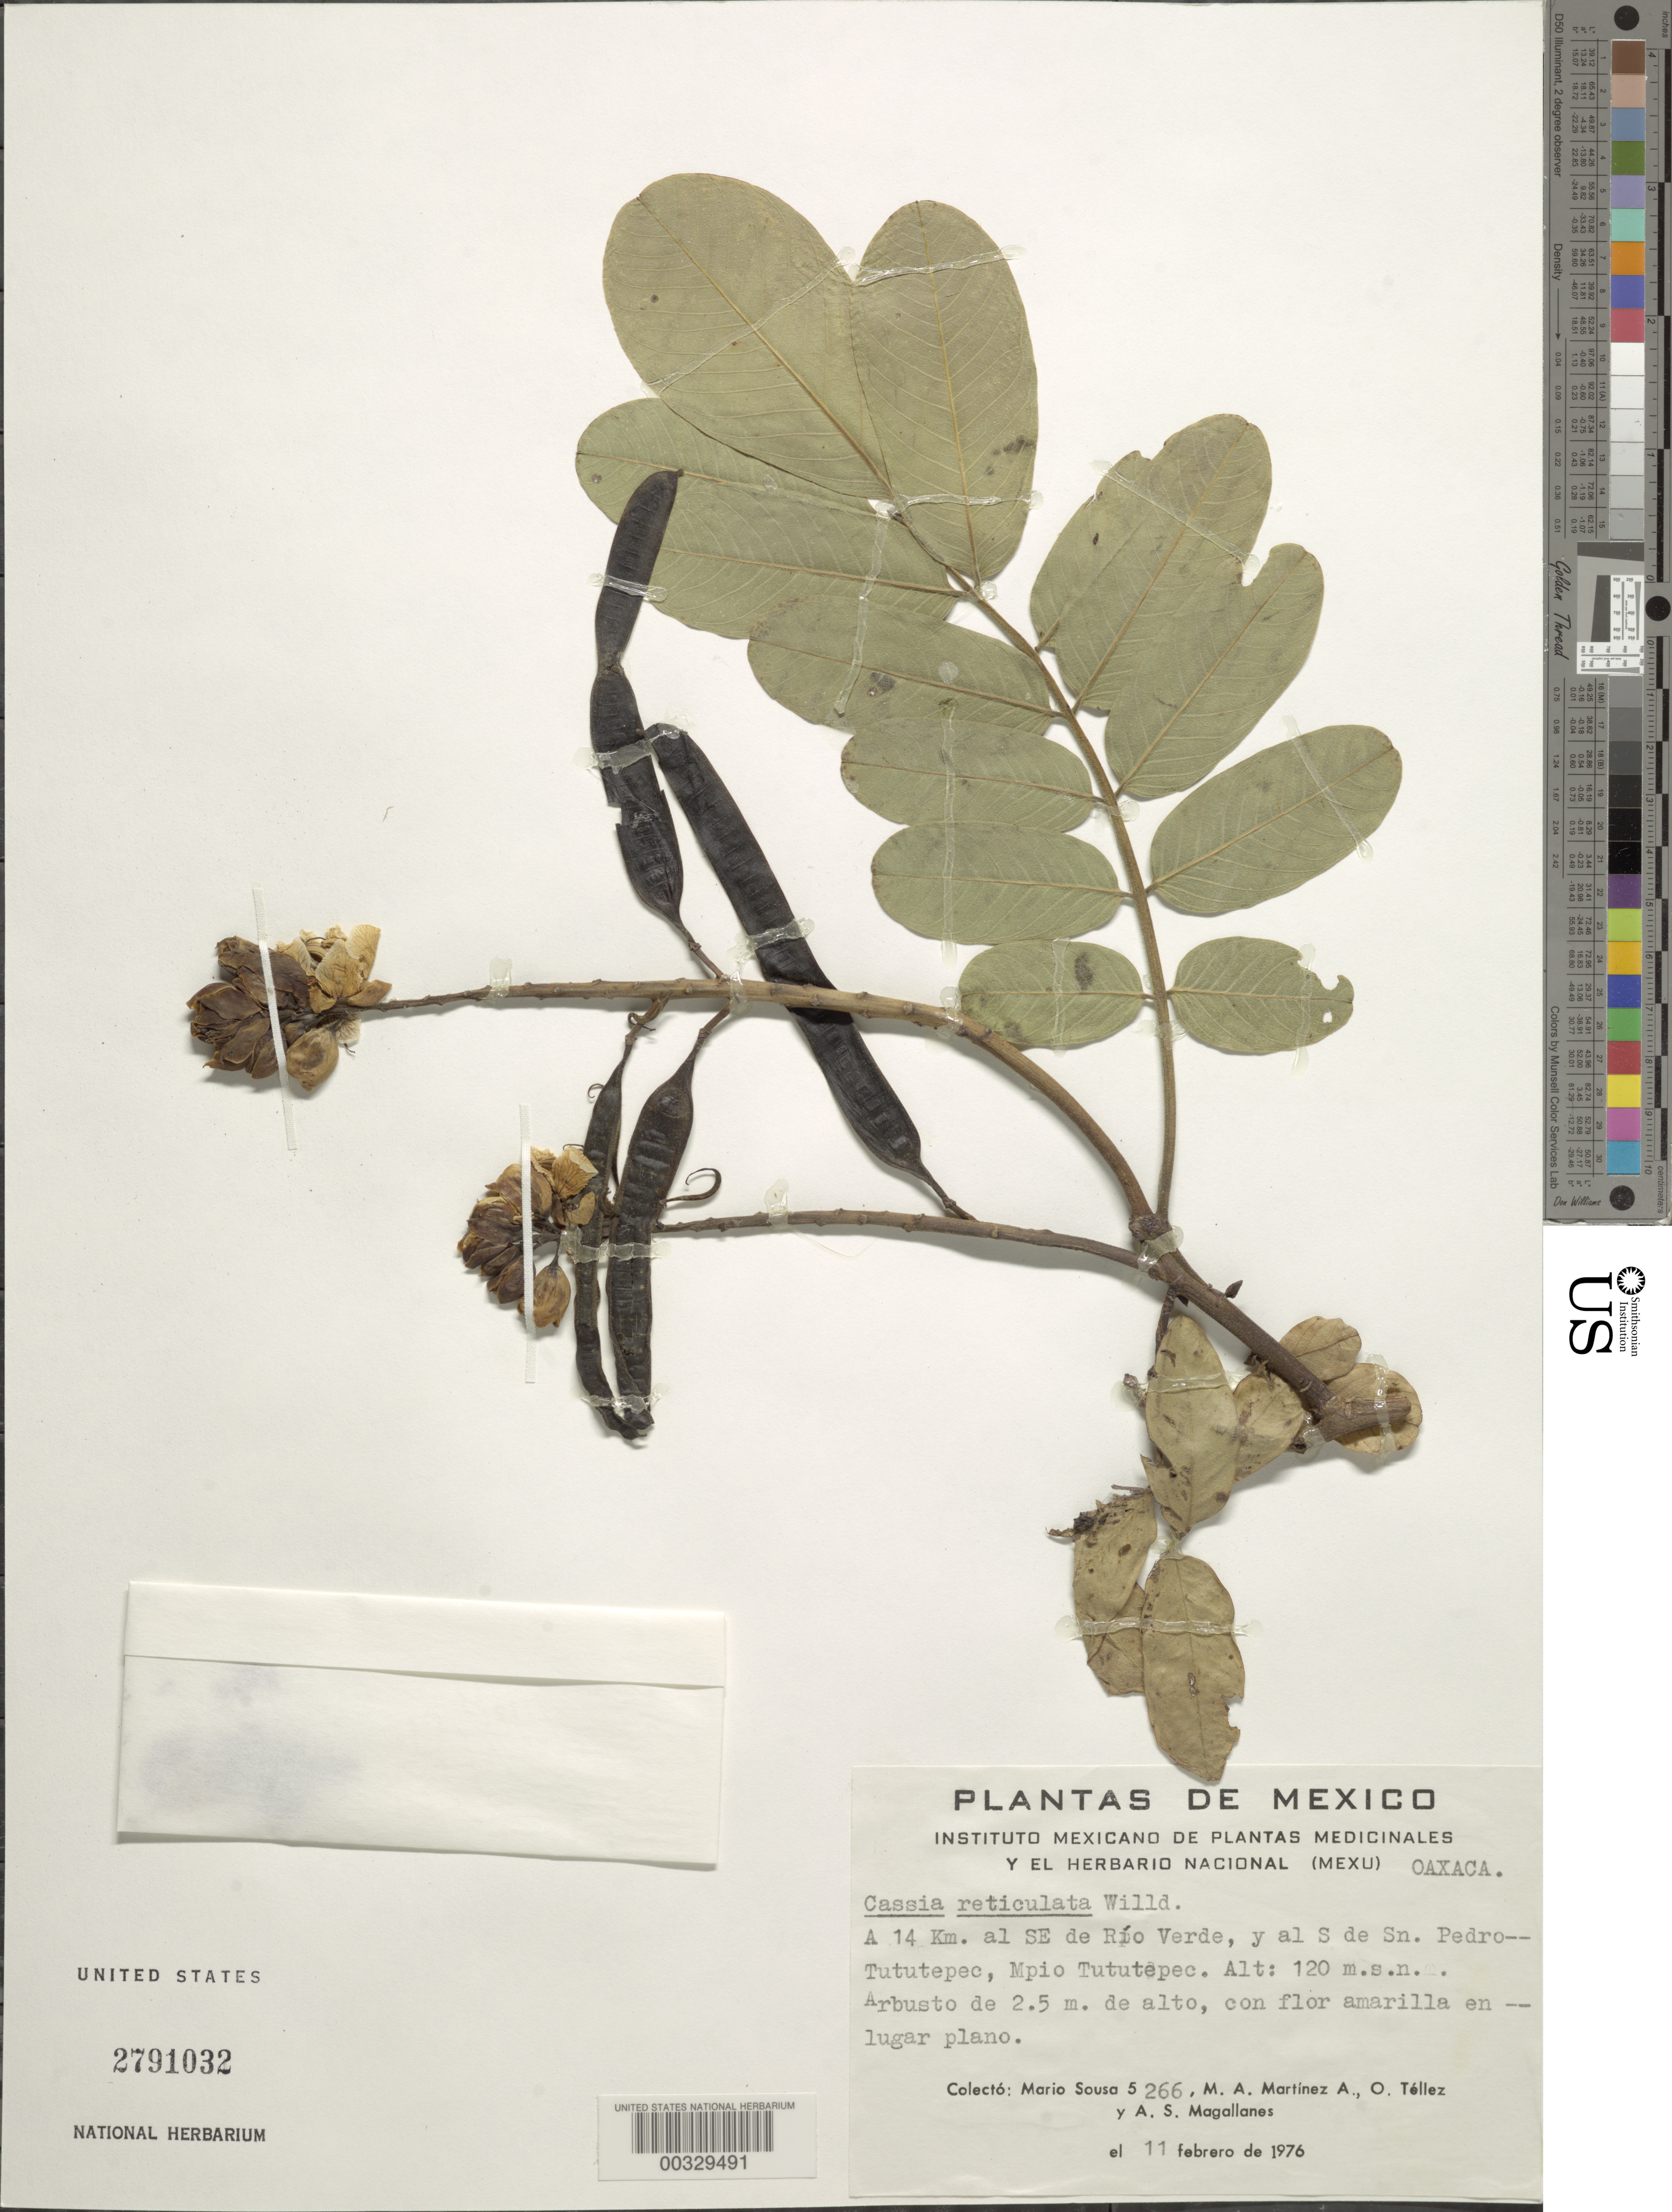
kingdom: Plantae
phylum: Tracheophyta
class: Magnoliopsida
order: Fabales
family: Fabaceae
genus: Senna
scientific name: Senna reticulata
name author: (Willd.) H.S. Irwin & Barneby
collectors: M. Sousa S., M. A. Martínez Alfaro, O. Téllez V. & A. Magallanes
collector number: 5266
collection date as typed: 11 Feb 1976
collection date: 1976-02-11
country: Mexico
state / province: Oaxaca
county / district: Villa De Tututepec De Melchor Ocampo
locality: Tututepec mun. (?), 14 km SE of Rio Verde and S of sn. pedro--tututepec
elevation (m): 120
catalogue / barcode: US 2791032